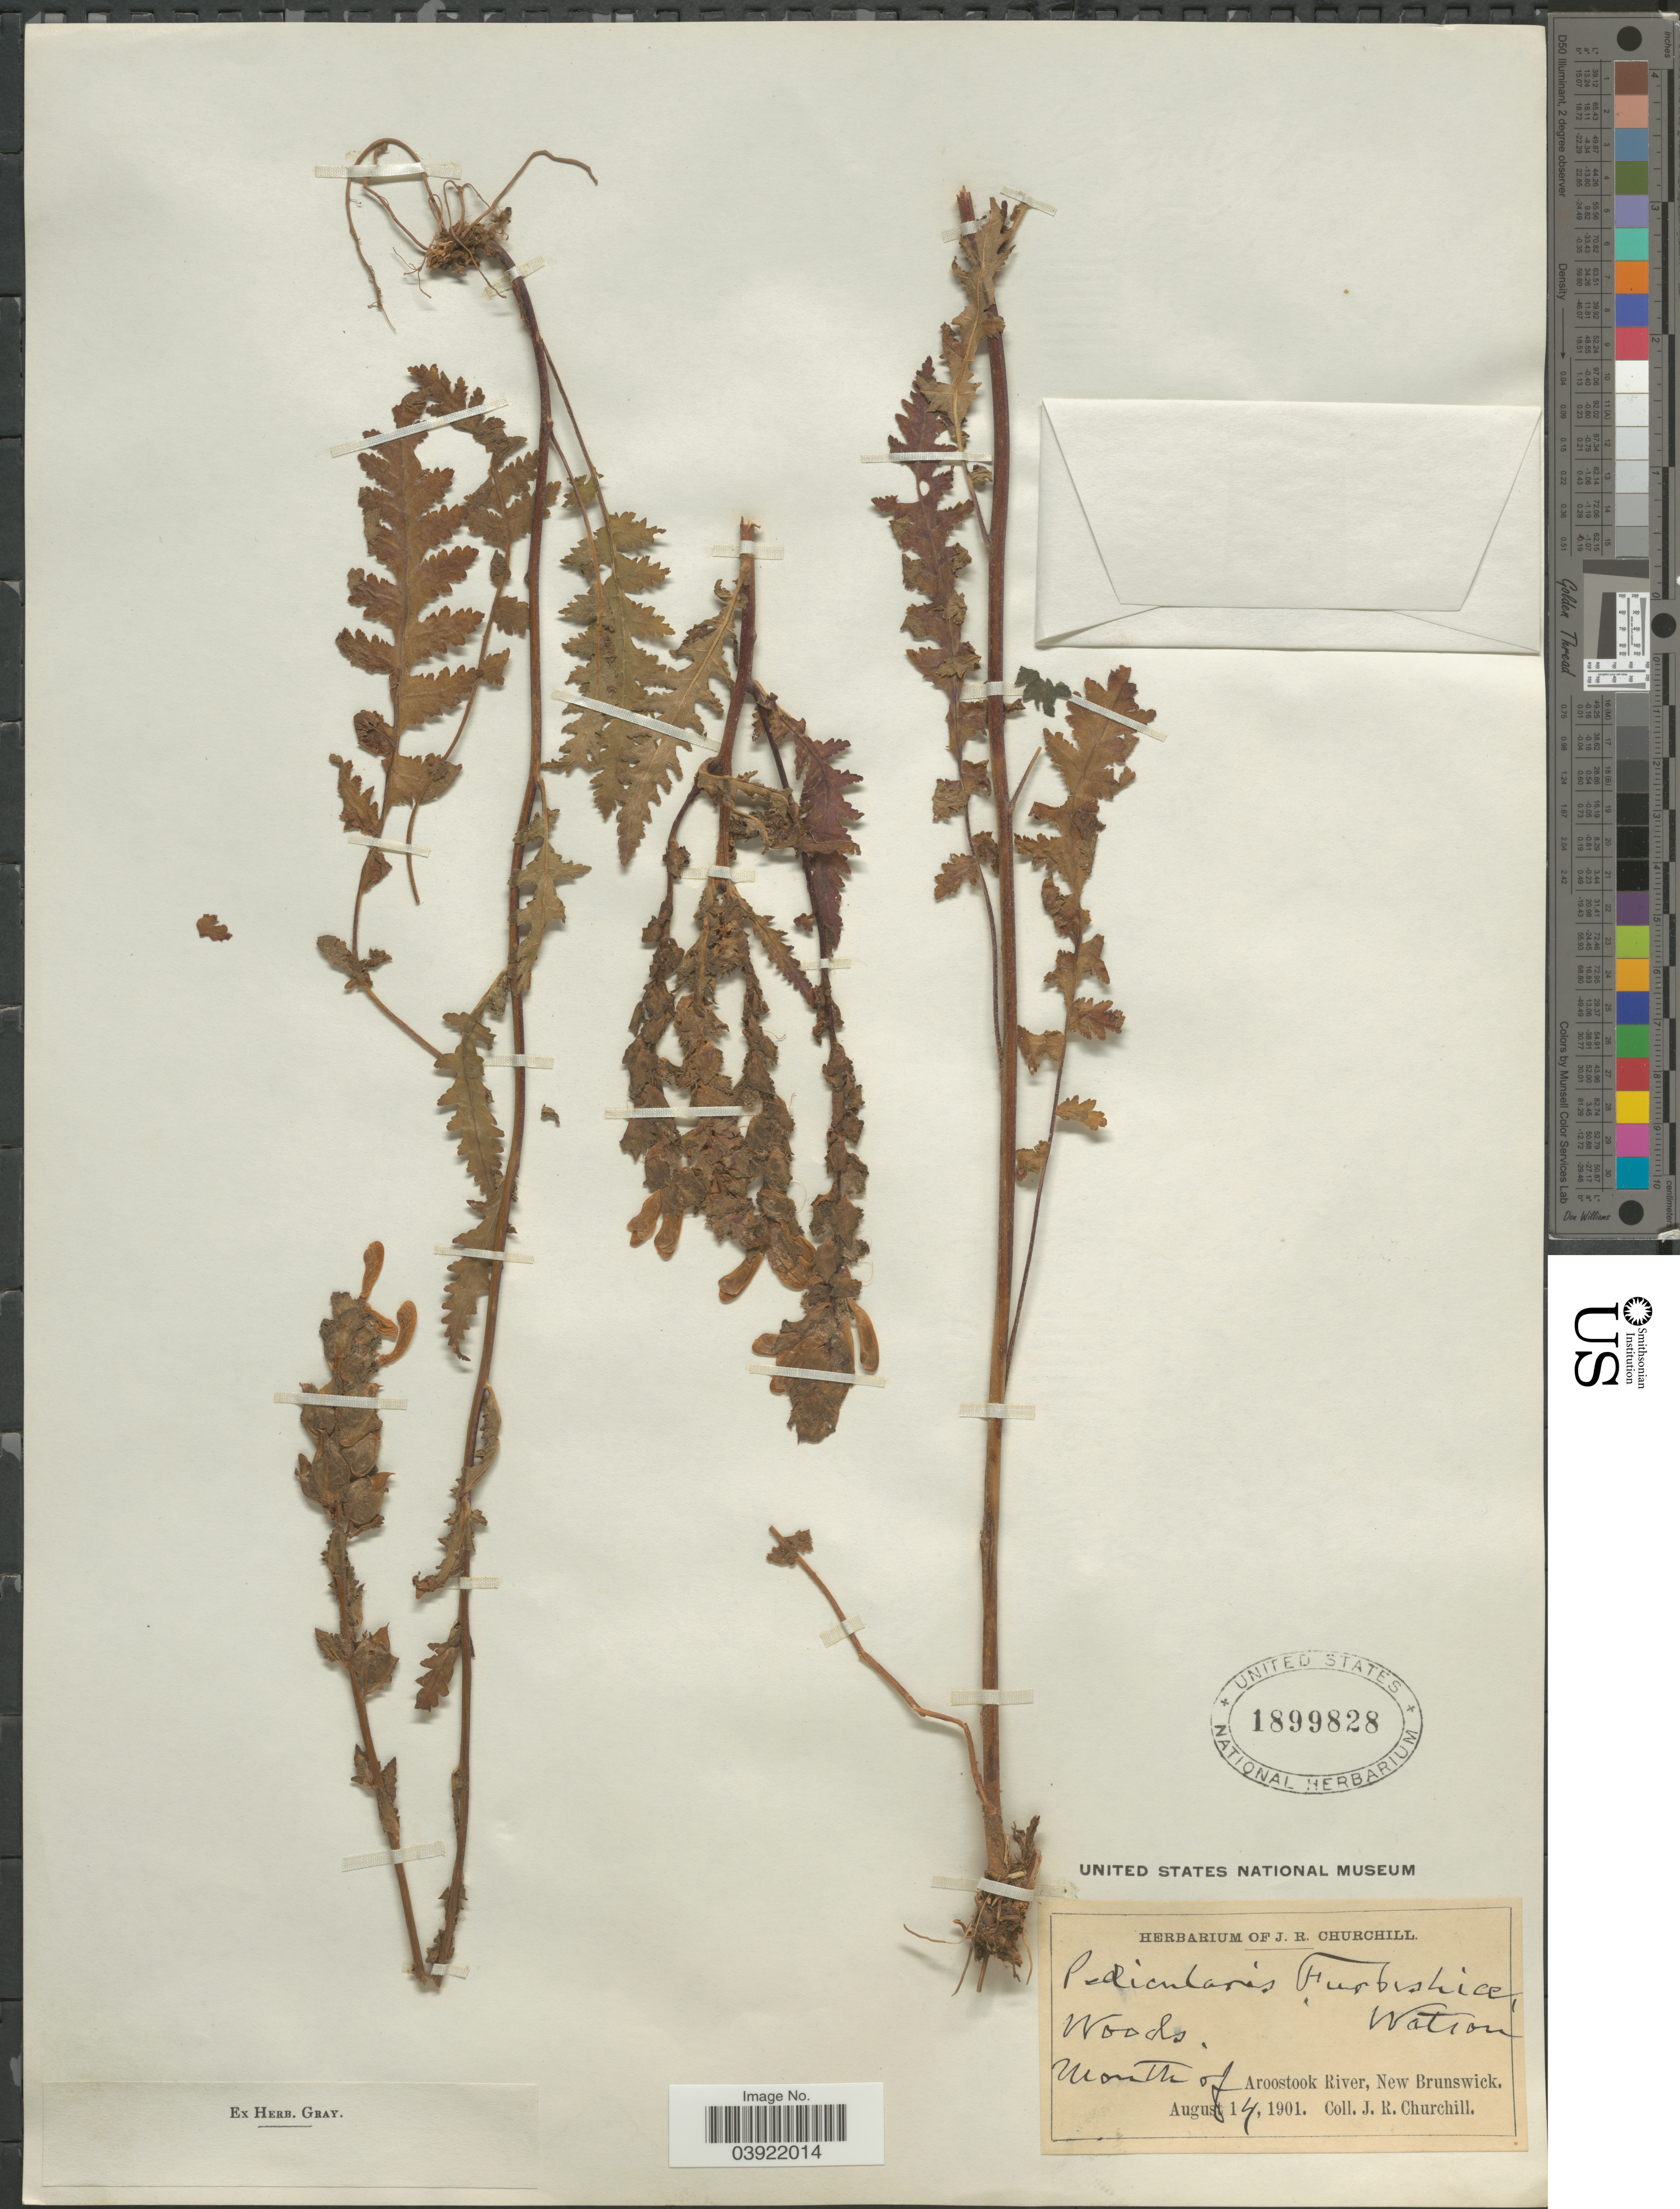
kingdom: Plantae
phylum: Tracheophyta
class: Magnoliopsida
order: Lamiales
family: Orobanchaceae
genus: Pedicularis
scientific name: Pedicularis furbishiae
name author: S. Watson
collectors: J. Churchill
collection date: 1901-08-14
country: Canada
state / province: New Brunswick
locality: Mouth of Aroostook River.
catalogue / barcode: US 1899828